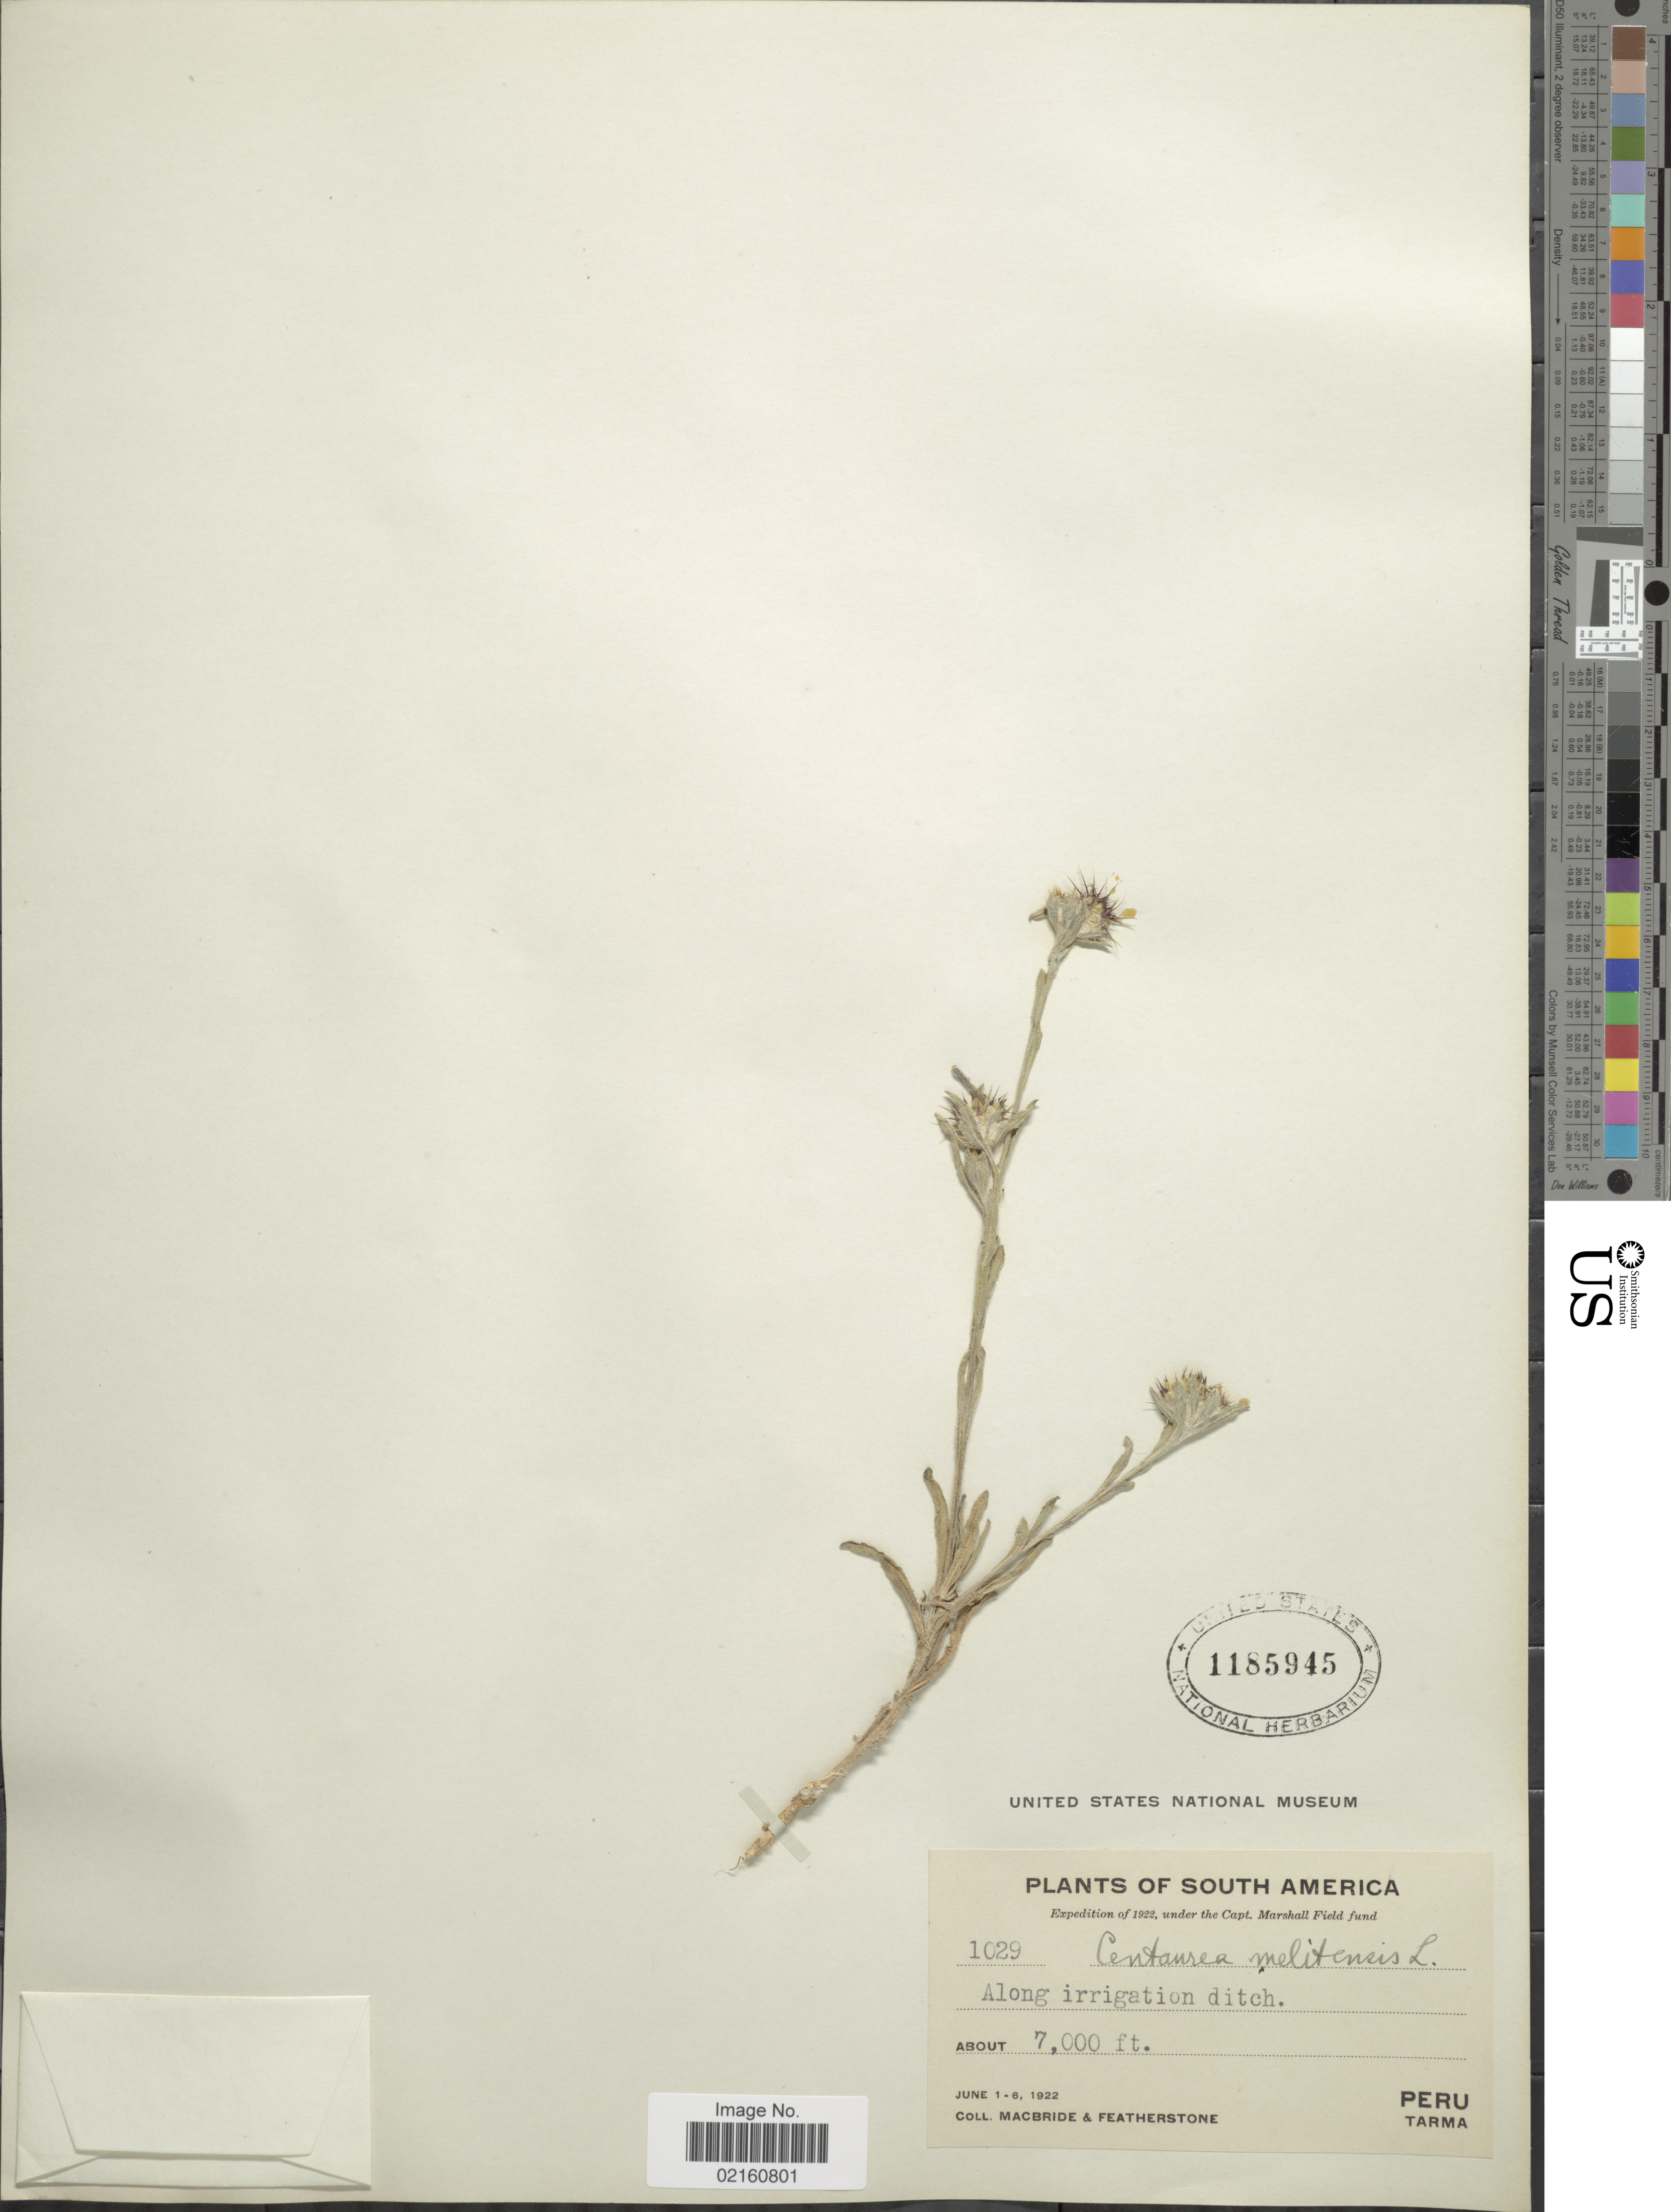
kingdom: Plantae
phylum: Tracheophyta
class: Magnoliopsida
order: Asterales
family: Asteraceae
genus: Centaurea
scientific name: Centaurea melitensis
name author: L.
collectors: Macbride, -- & -. Featherstone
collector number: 1029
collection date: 1922-06-01/1922-06-06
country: Peru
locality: South America, Tarma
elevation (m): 2134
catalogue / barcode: US 1185945